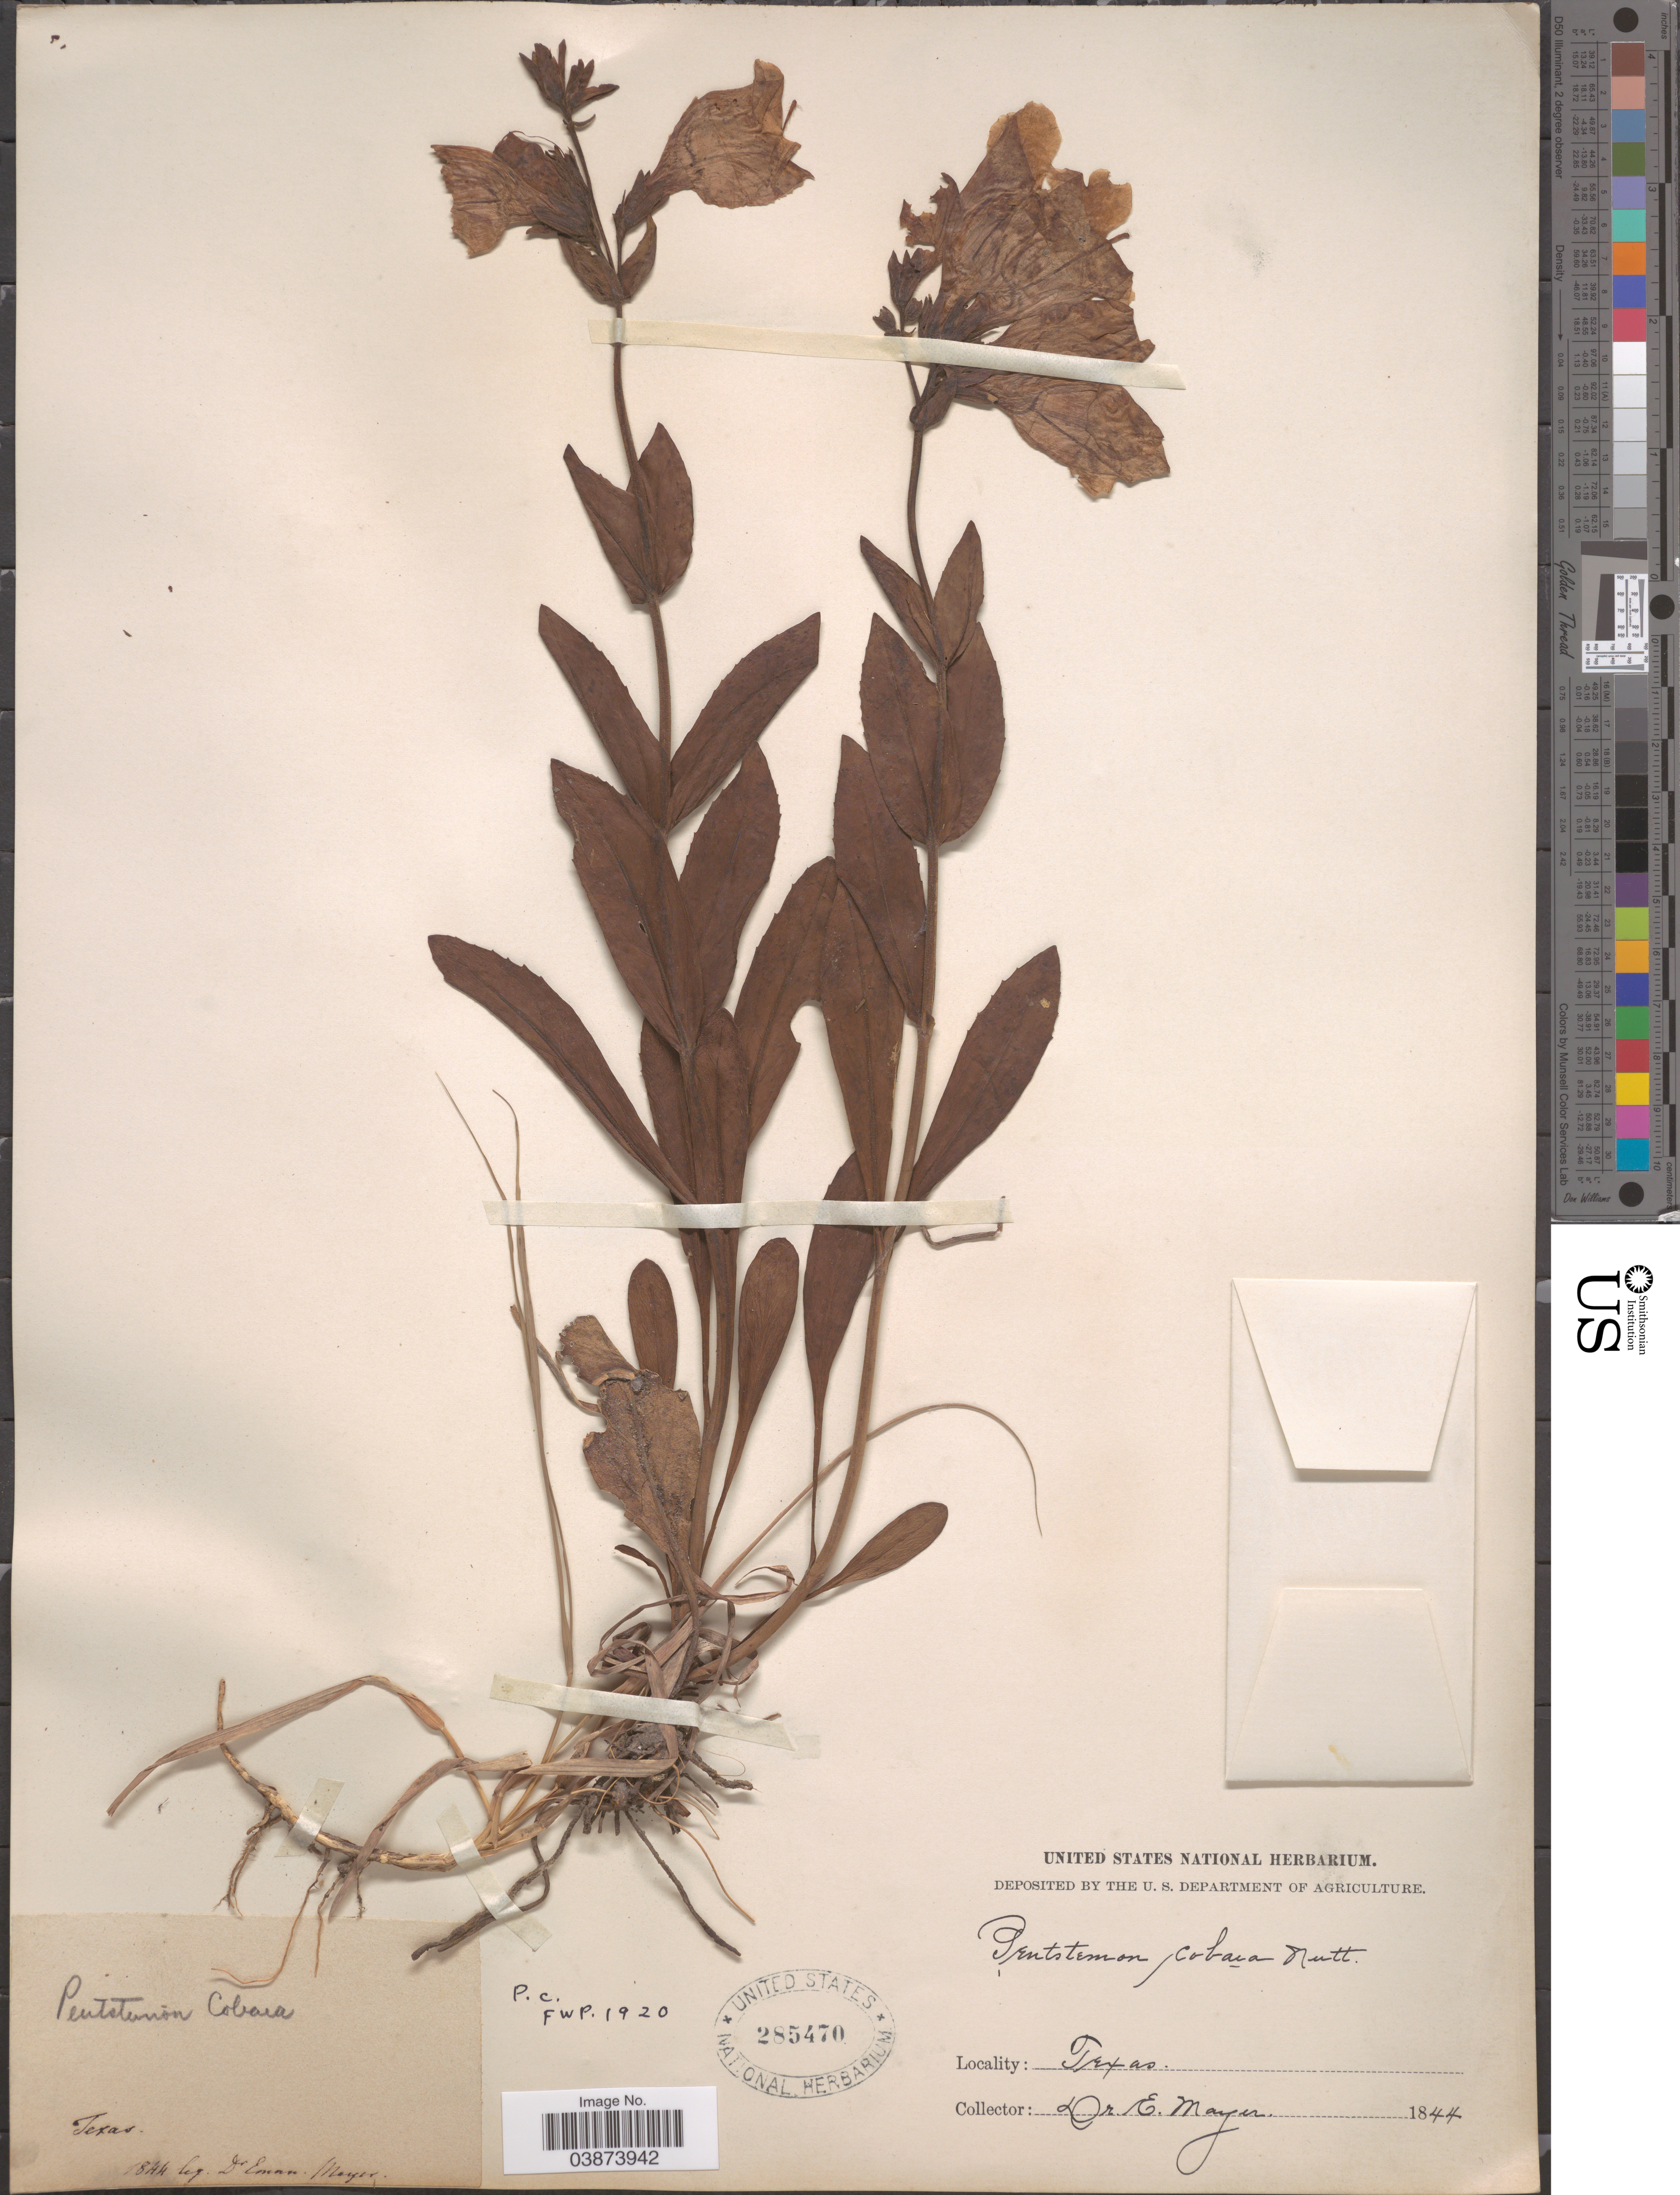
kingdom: Plantae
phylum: Tracheophyta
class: Magnoliopsida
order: Lamiales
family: Plantaginaceae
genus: Penstemon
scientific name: Penstemon cobaea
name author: (Nutt.)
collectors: E. Meyer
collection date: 1844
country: United States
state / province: Texas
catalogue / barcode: US 285470